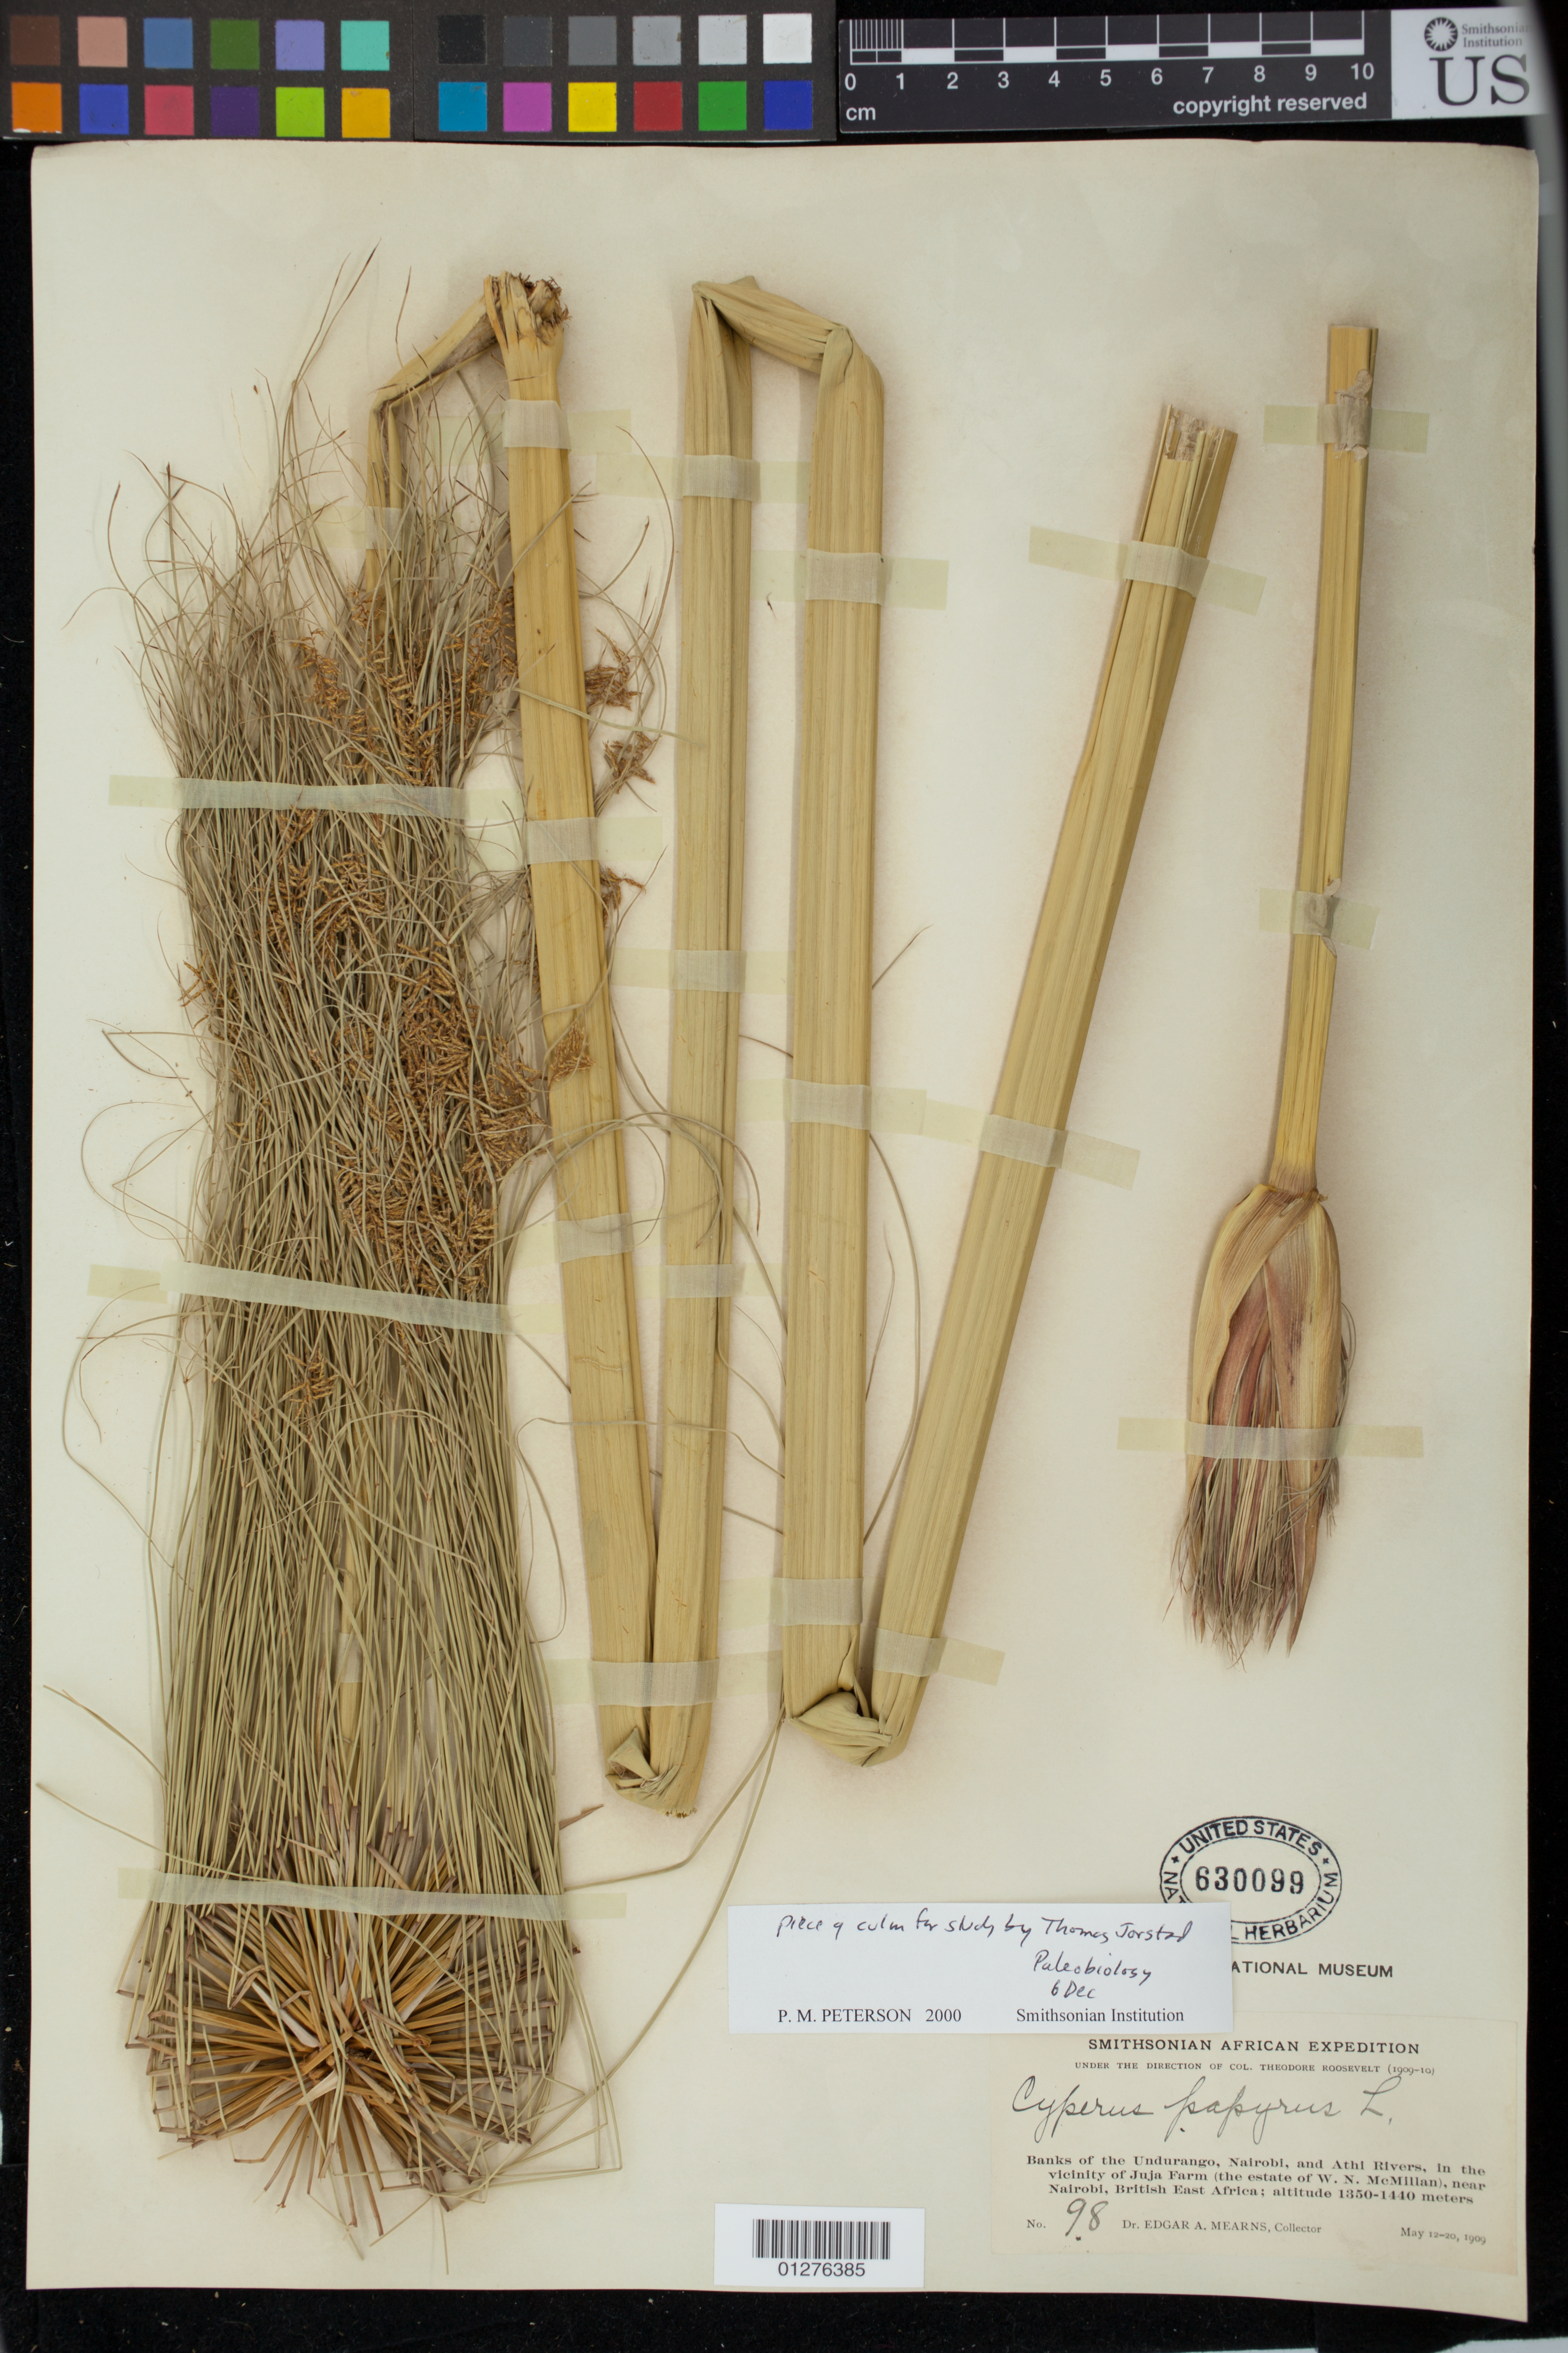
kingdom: Plantae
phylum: Tracheophyta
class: Liliopsida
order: Poales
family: Cyperaceae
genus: Cyperus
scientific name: Cyperus papyrus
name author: L.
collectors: E. A. Mearns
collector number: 98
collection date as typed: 12 May 1909 to 20 May 1909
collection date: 1909-05-12/1909-05-20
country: Kenya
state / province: Nairobi Area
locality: Banks of the Undurango, and Athl Rivers. In the vicinity of Juja Farm( the estate of W. N. McMillan), near Nairobi, British East Africa.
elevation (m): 1350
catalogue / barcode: US 630099